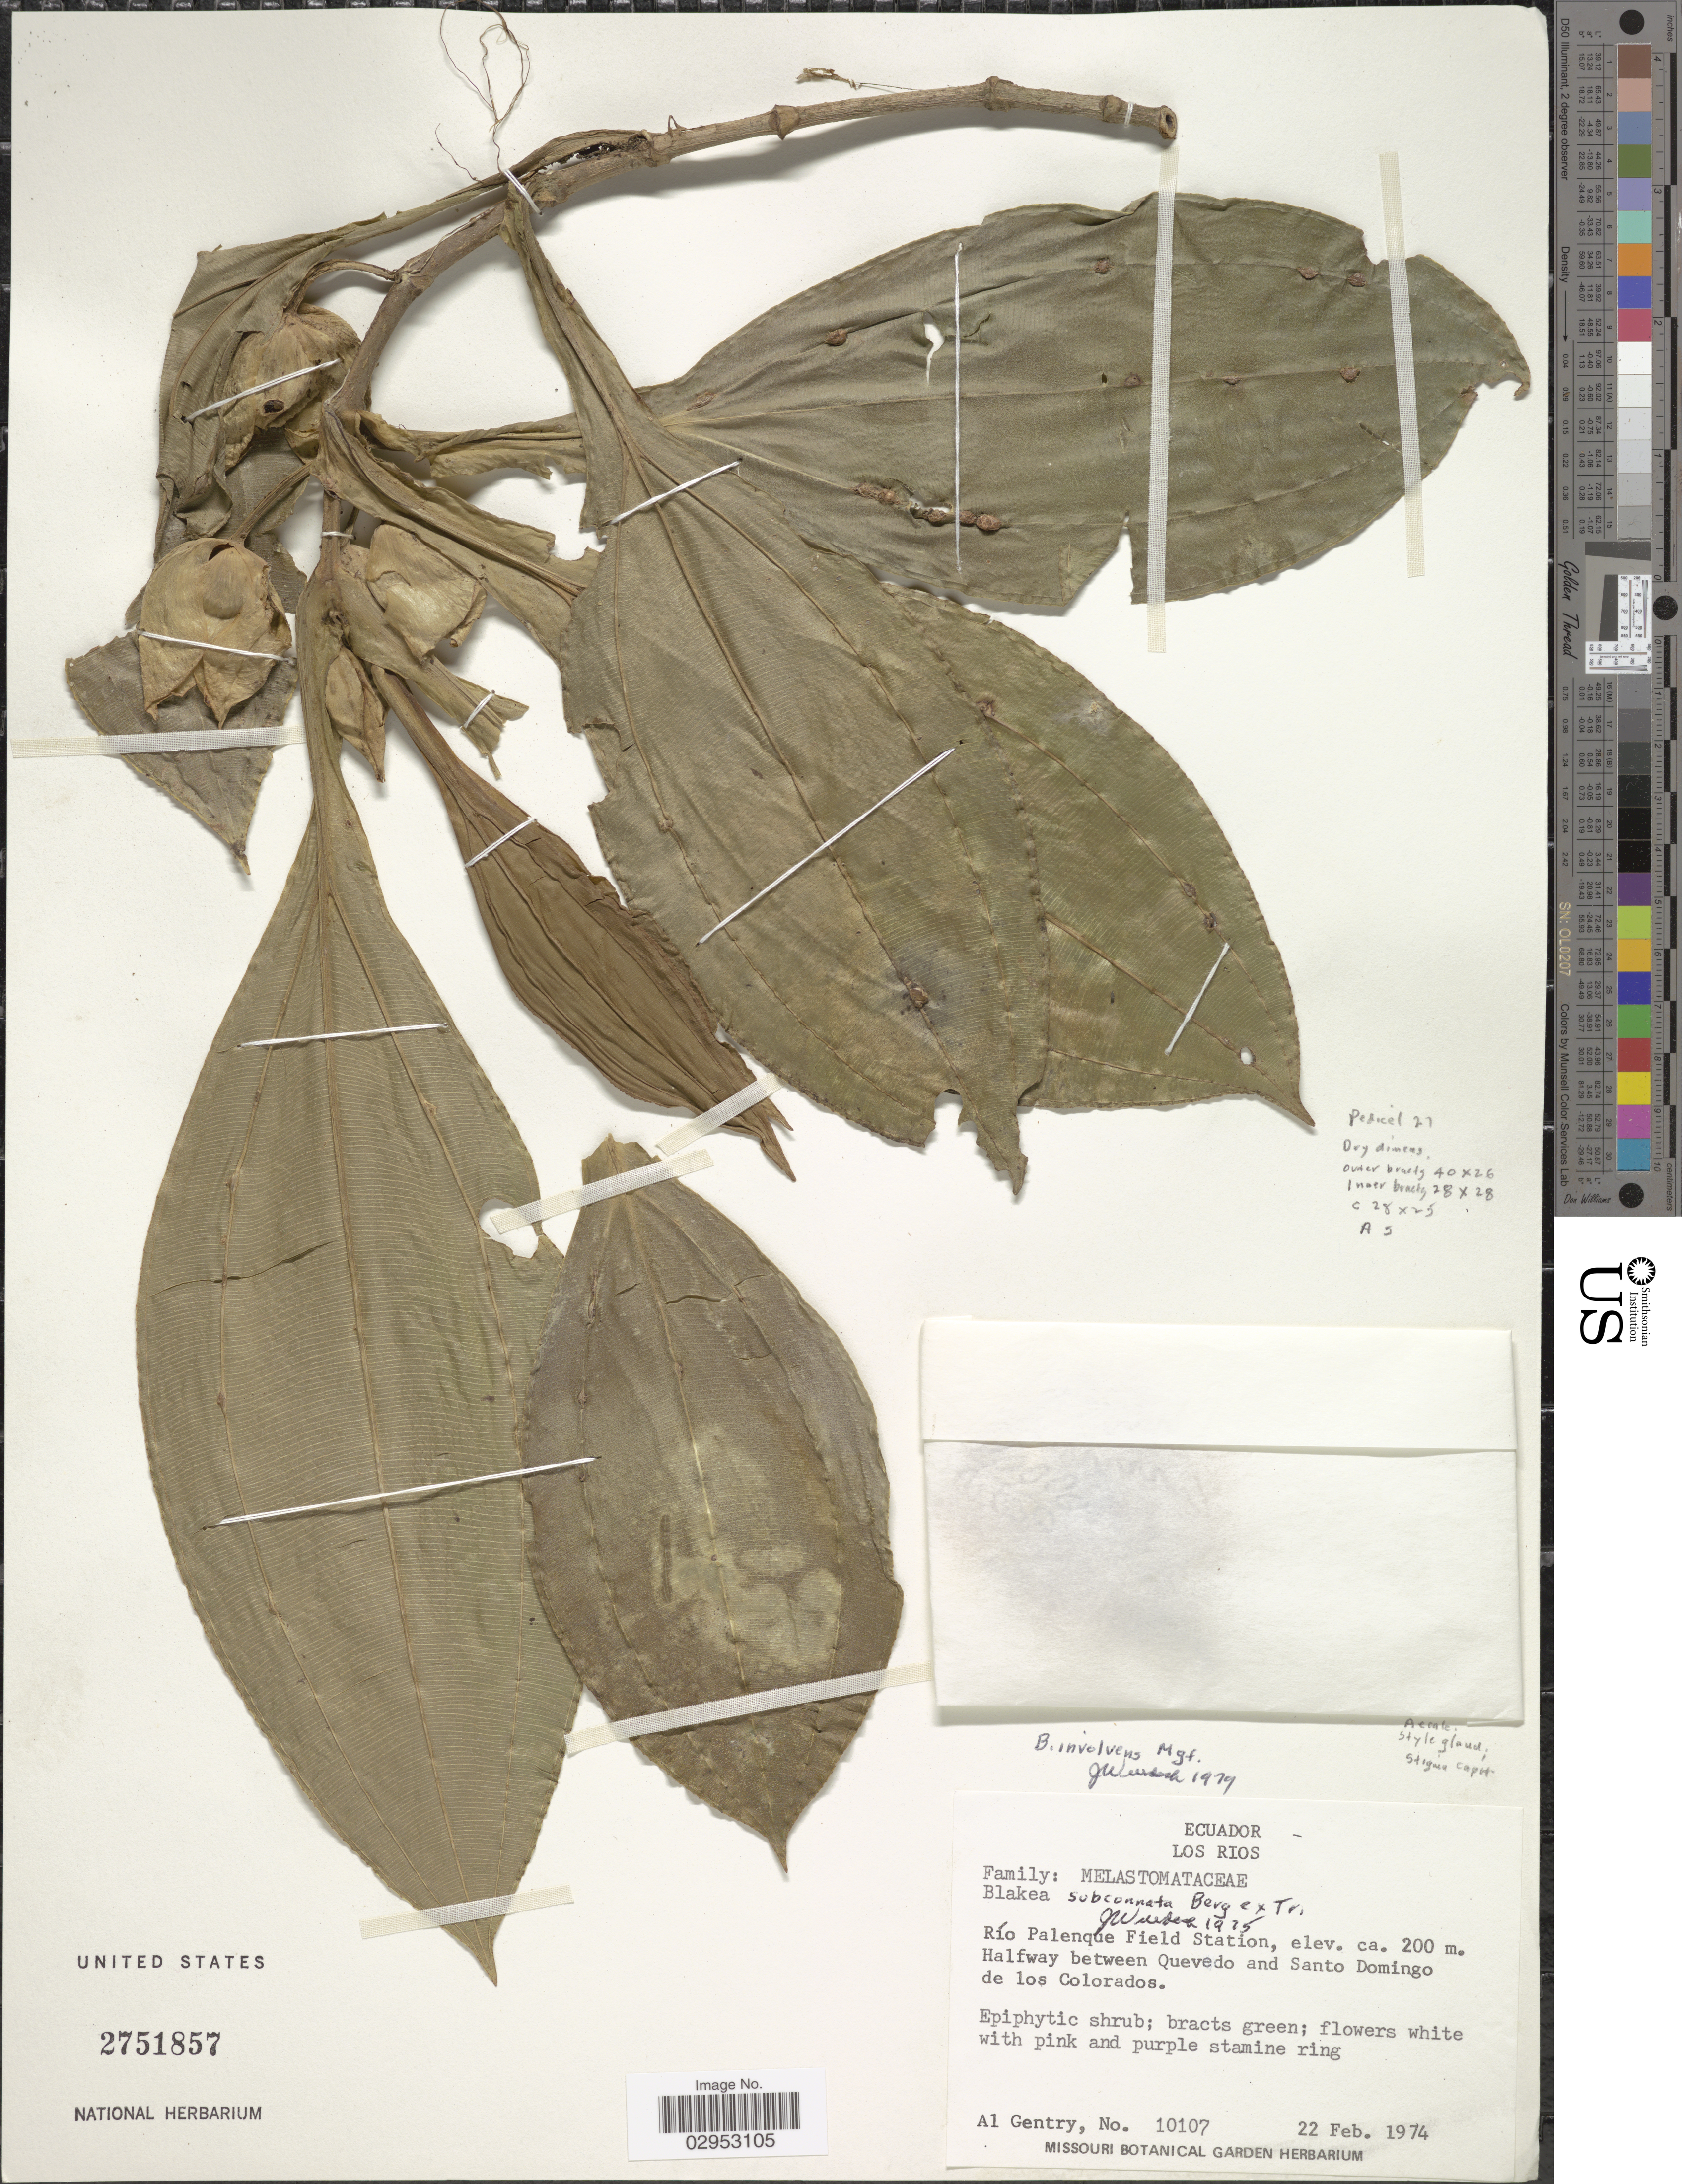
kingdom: Plantae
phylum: Tracheophyta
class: Magnoliopsida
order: Myrtales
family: Melastomataceae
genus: Blakea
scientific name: Blakea involvens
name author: Markgr.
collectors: A. H. Gentry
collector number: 10107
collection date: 1974-02-22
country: Ecuador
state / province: Los Ríos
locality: Río Palenque Field Station, Halfway between Quevedo and Santo Domingo de los Colorados.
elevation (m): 200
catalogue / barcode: US 2751857